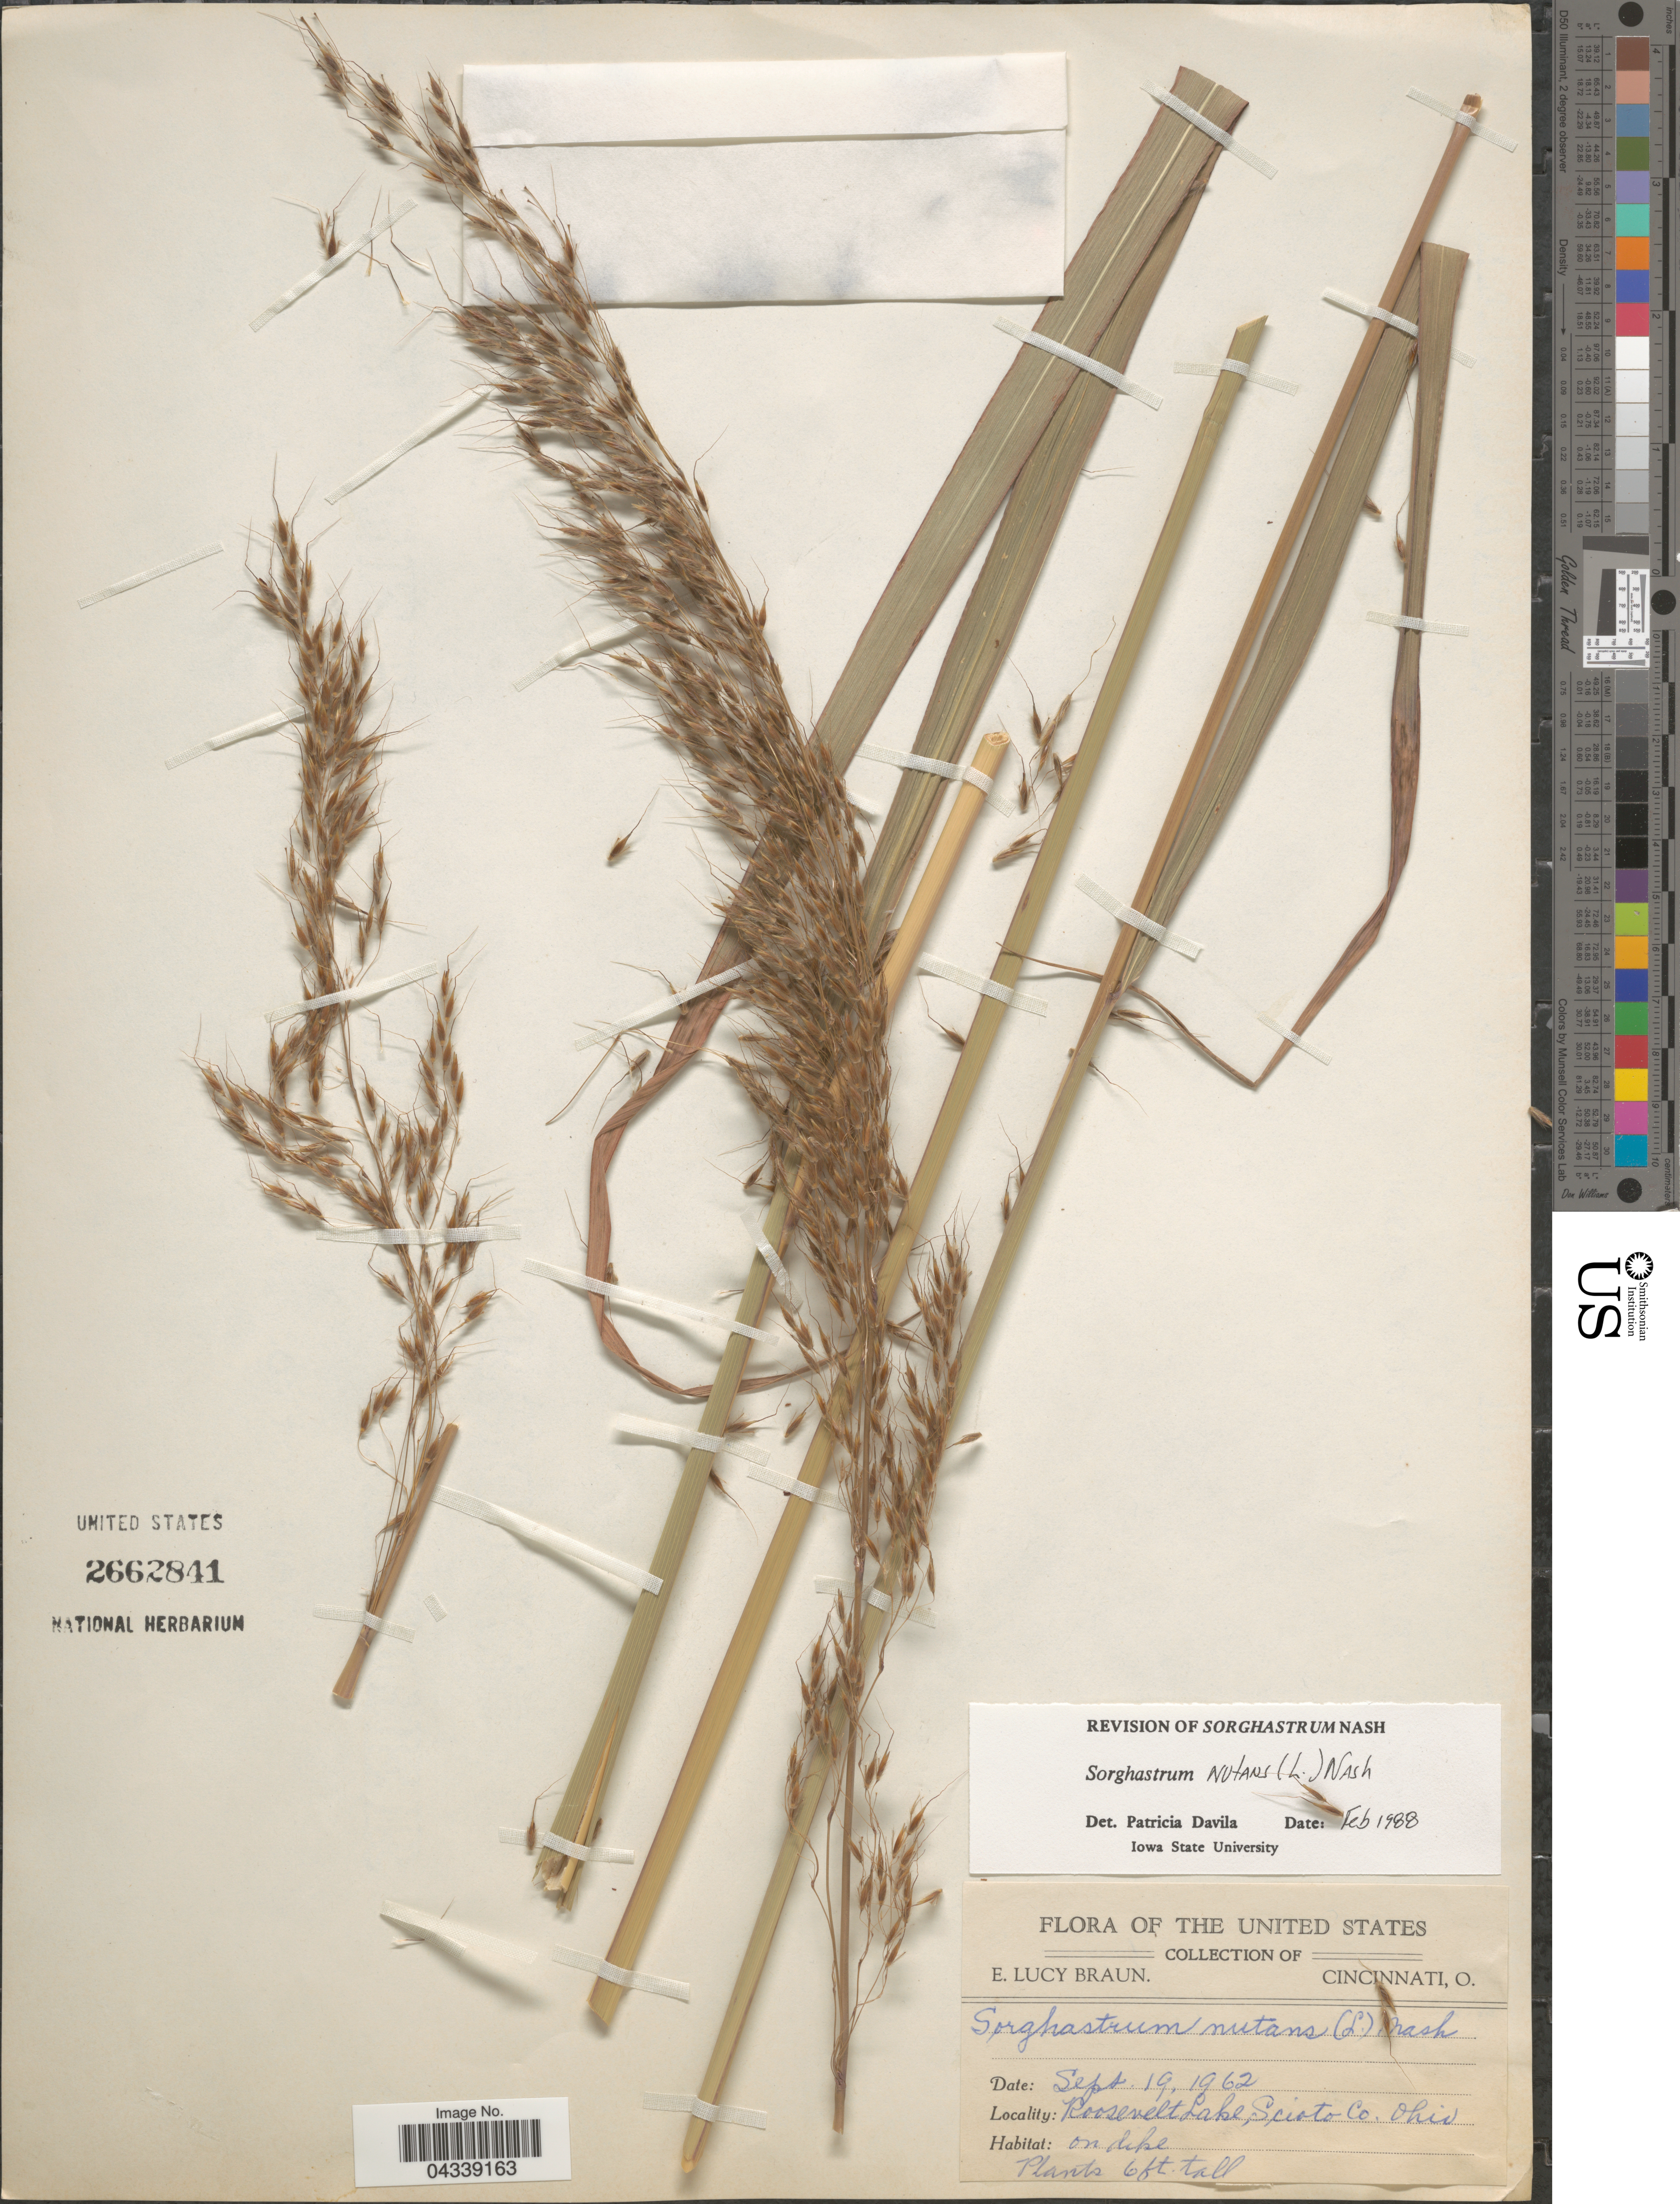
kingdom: Plantae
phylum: Tracheophyta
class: Liliopsida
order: Poales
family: Poaceae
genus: Sorghastrum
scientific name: Sorghastrum nutans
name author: (L.) Nash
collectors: E. L. Braun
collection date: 1962-09-19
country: United States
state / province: Ohio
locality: Roosevelt Lake, Scioto Co.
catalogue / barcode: US 2662841